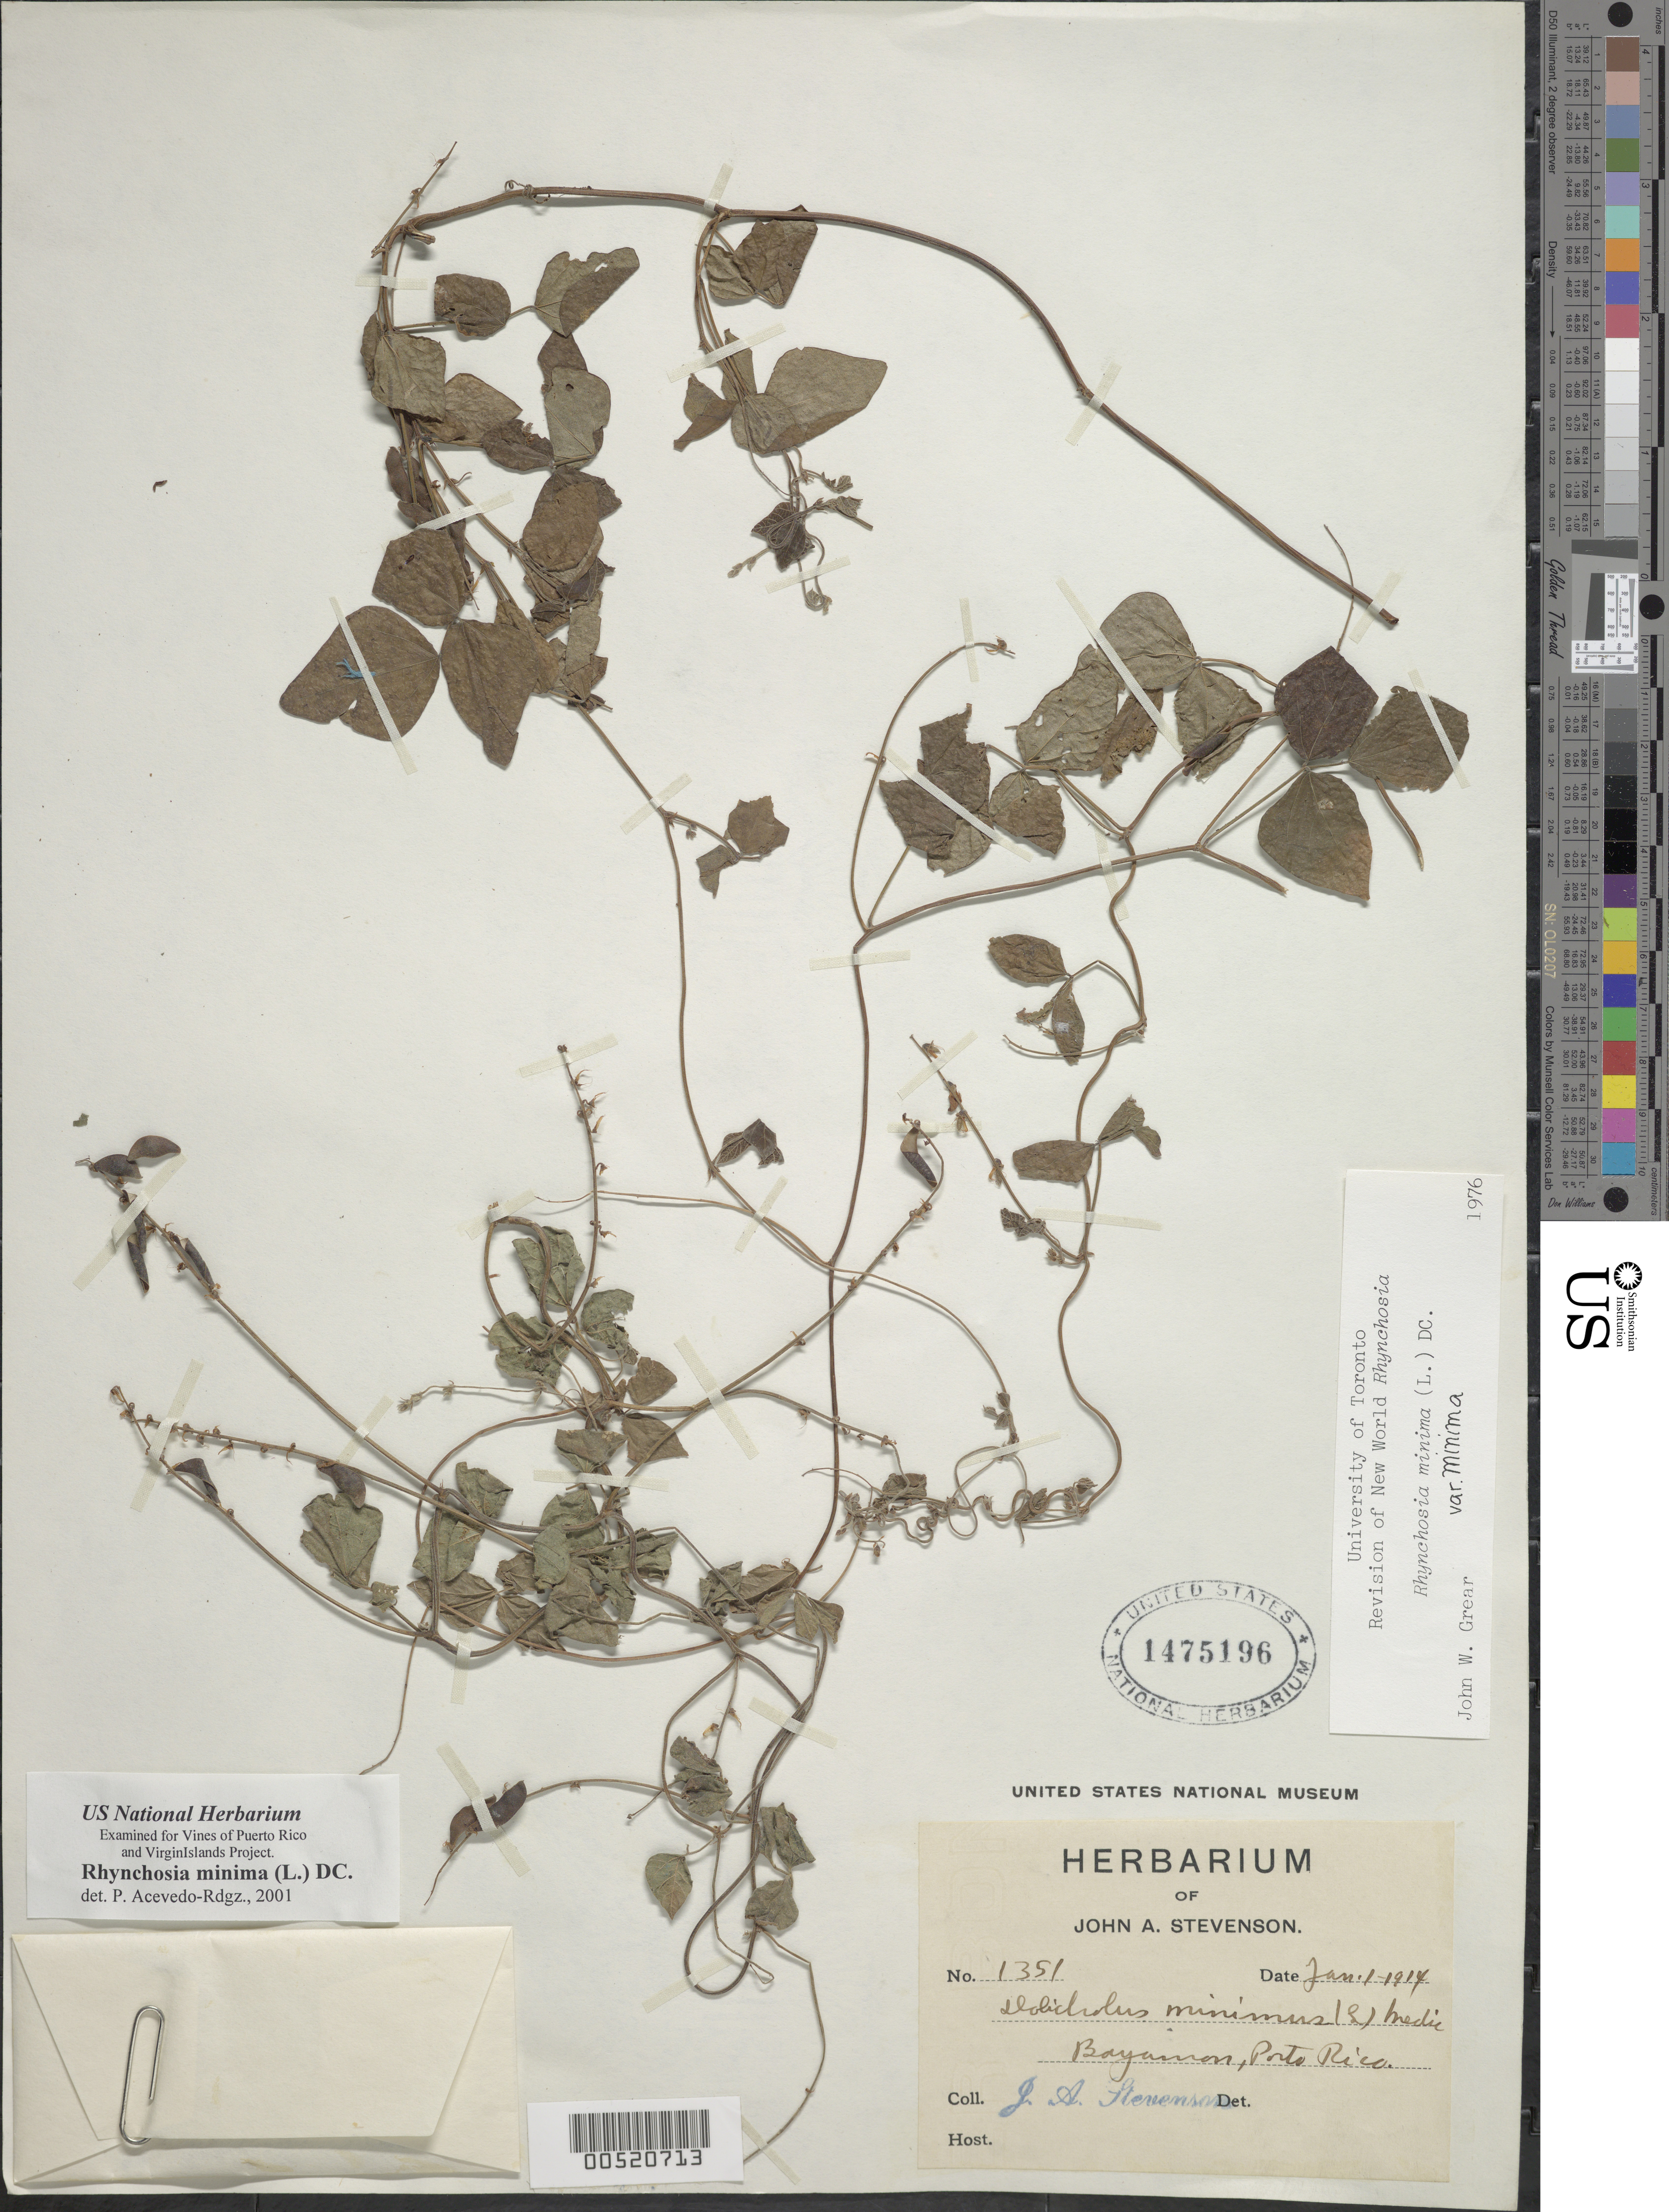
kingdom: Plantae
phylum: Tracheophyta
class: Magnoliopsida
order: Fabales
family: Fabaceae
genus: Rhynchosia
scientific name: Rhynchosia minima var. minima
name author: (L.) DC.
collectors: J. Stevenson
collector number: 1351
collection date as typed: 01 Jan 1914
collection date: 1914-01-01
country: Puerto Rico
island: Greater Antilles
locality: Bayamon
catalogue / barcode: US 1475196